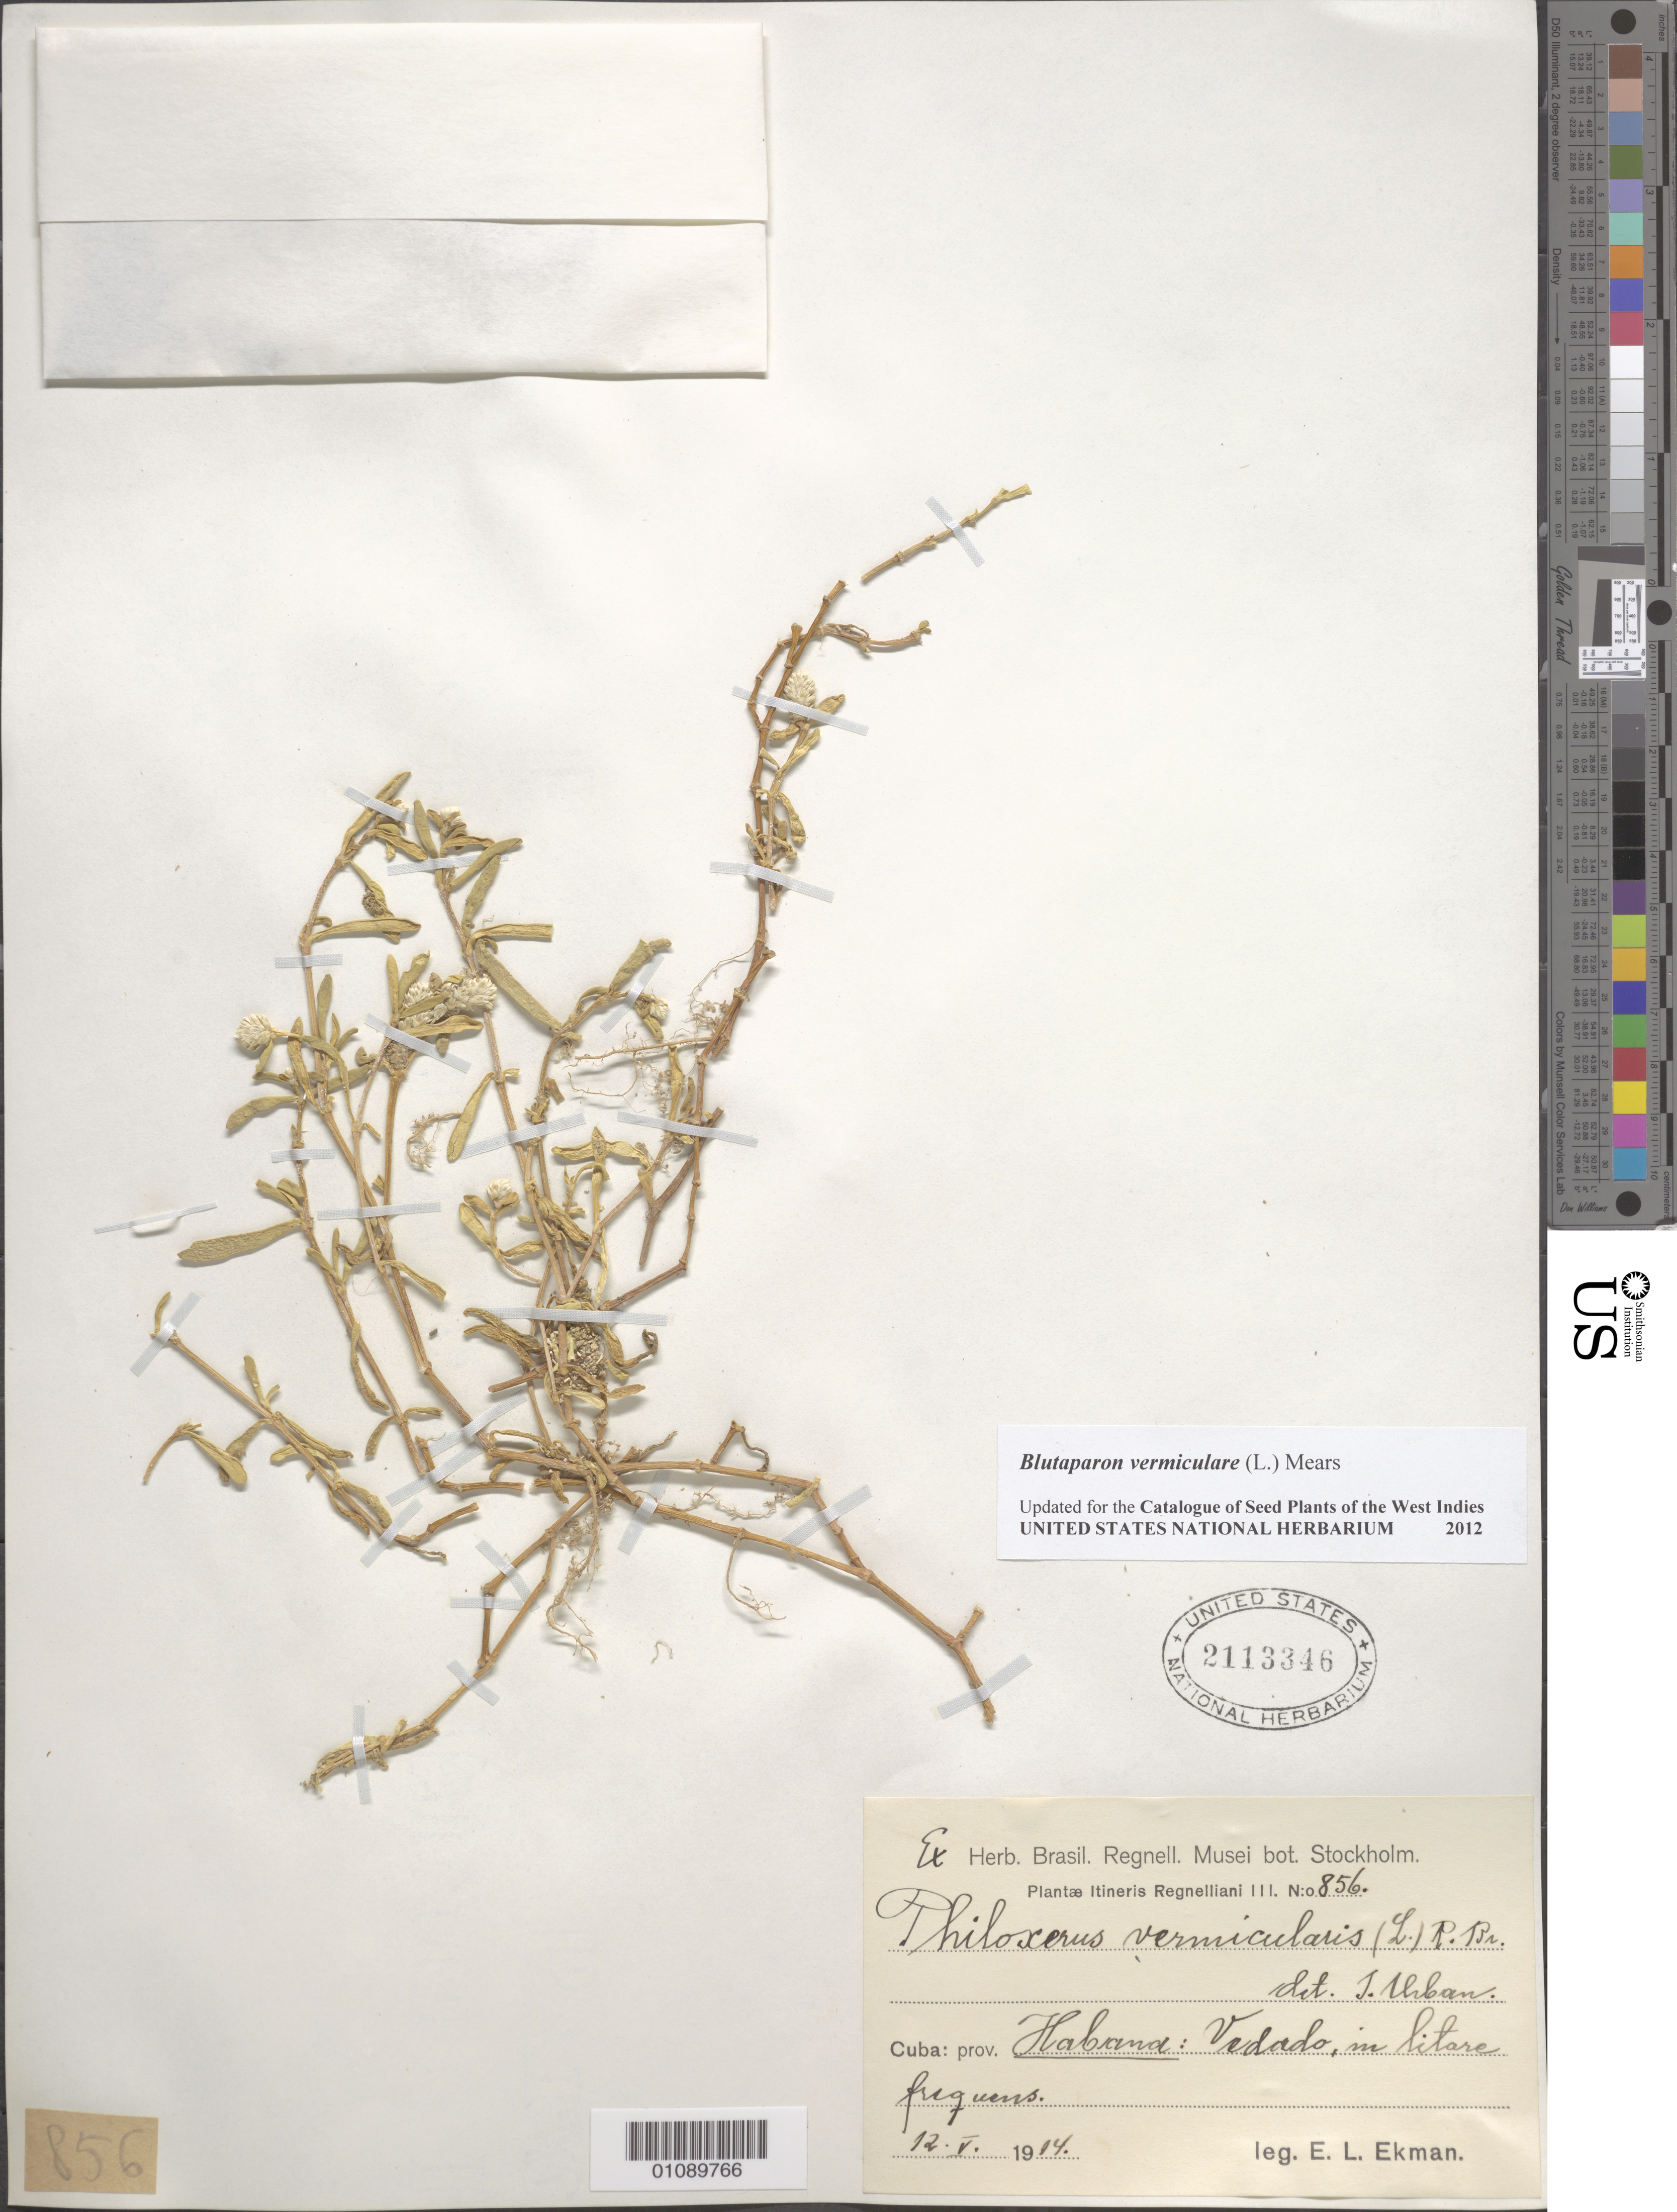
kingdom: Plantae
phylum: Tracheophyta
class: Magnoliopsida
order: Caryophyllales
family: Amaranthaceae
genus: Gomphrena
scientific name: Gomphrena vermicularis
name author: L.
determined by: Strong, Mark T., (BOT), Smithsonian Institution - National Museum of Natural History (UNITED STATES)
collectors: E. L. Ekman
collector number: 856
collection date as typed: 12 May 1914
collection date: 1914-05-12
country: Cuba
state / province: La Habana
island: Cuba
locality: Habana: Vedado, in litare frequens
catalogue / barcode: US 2113346